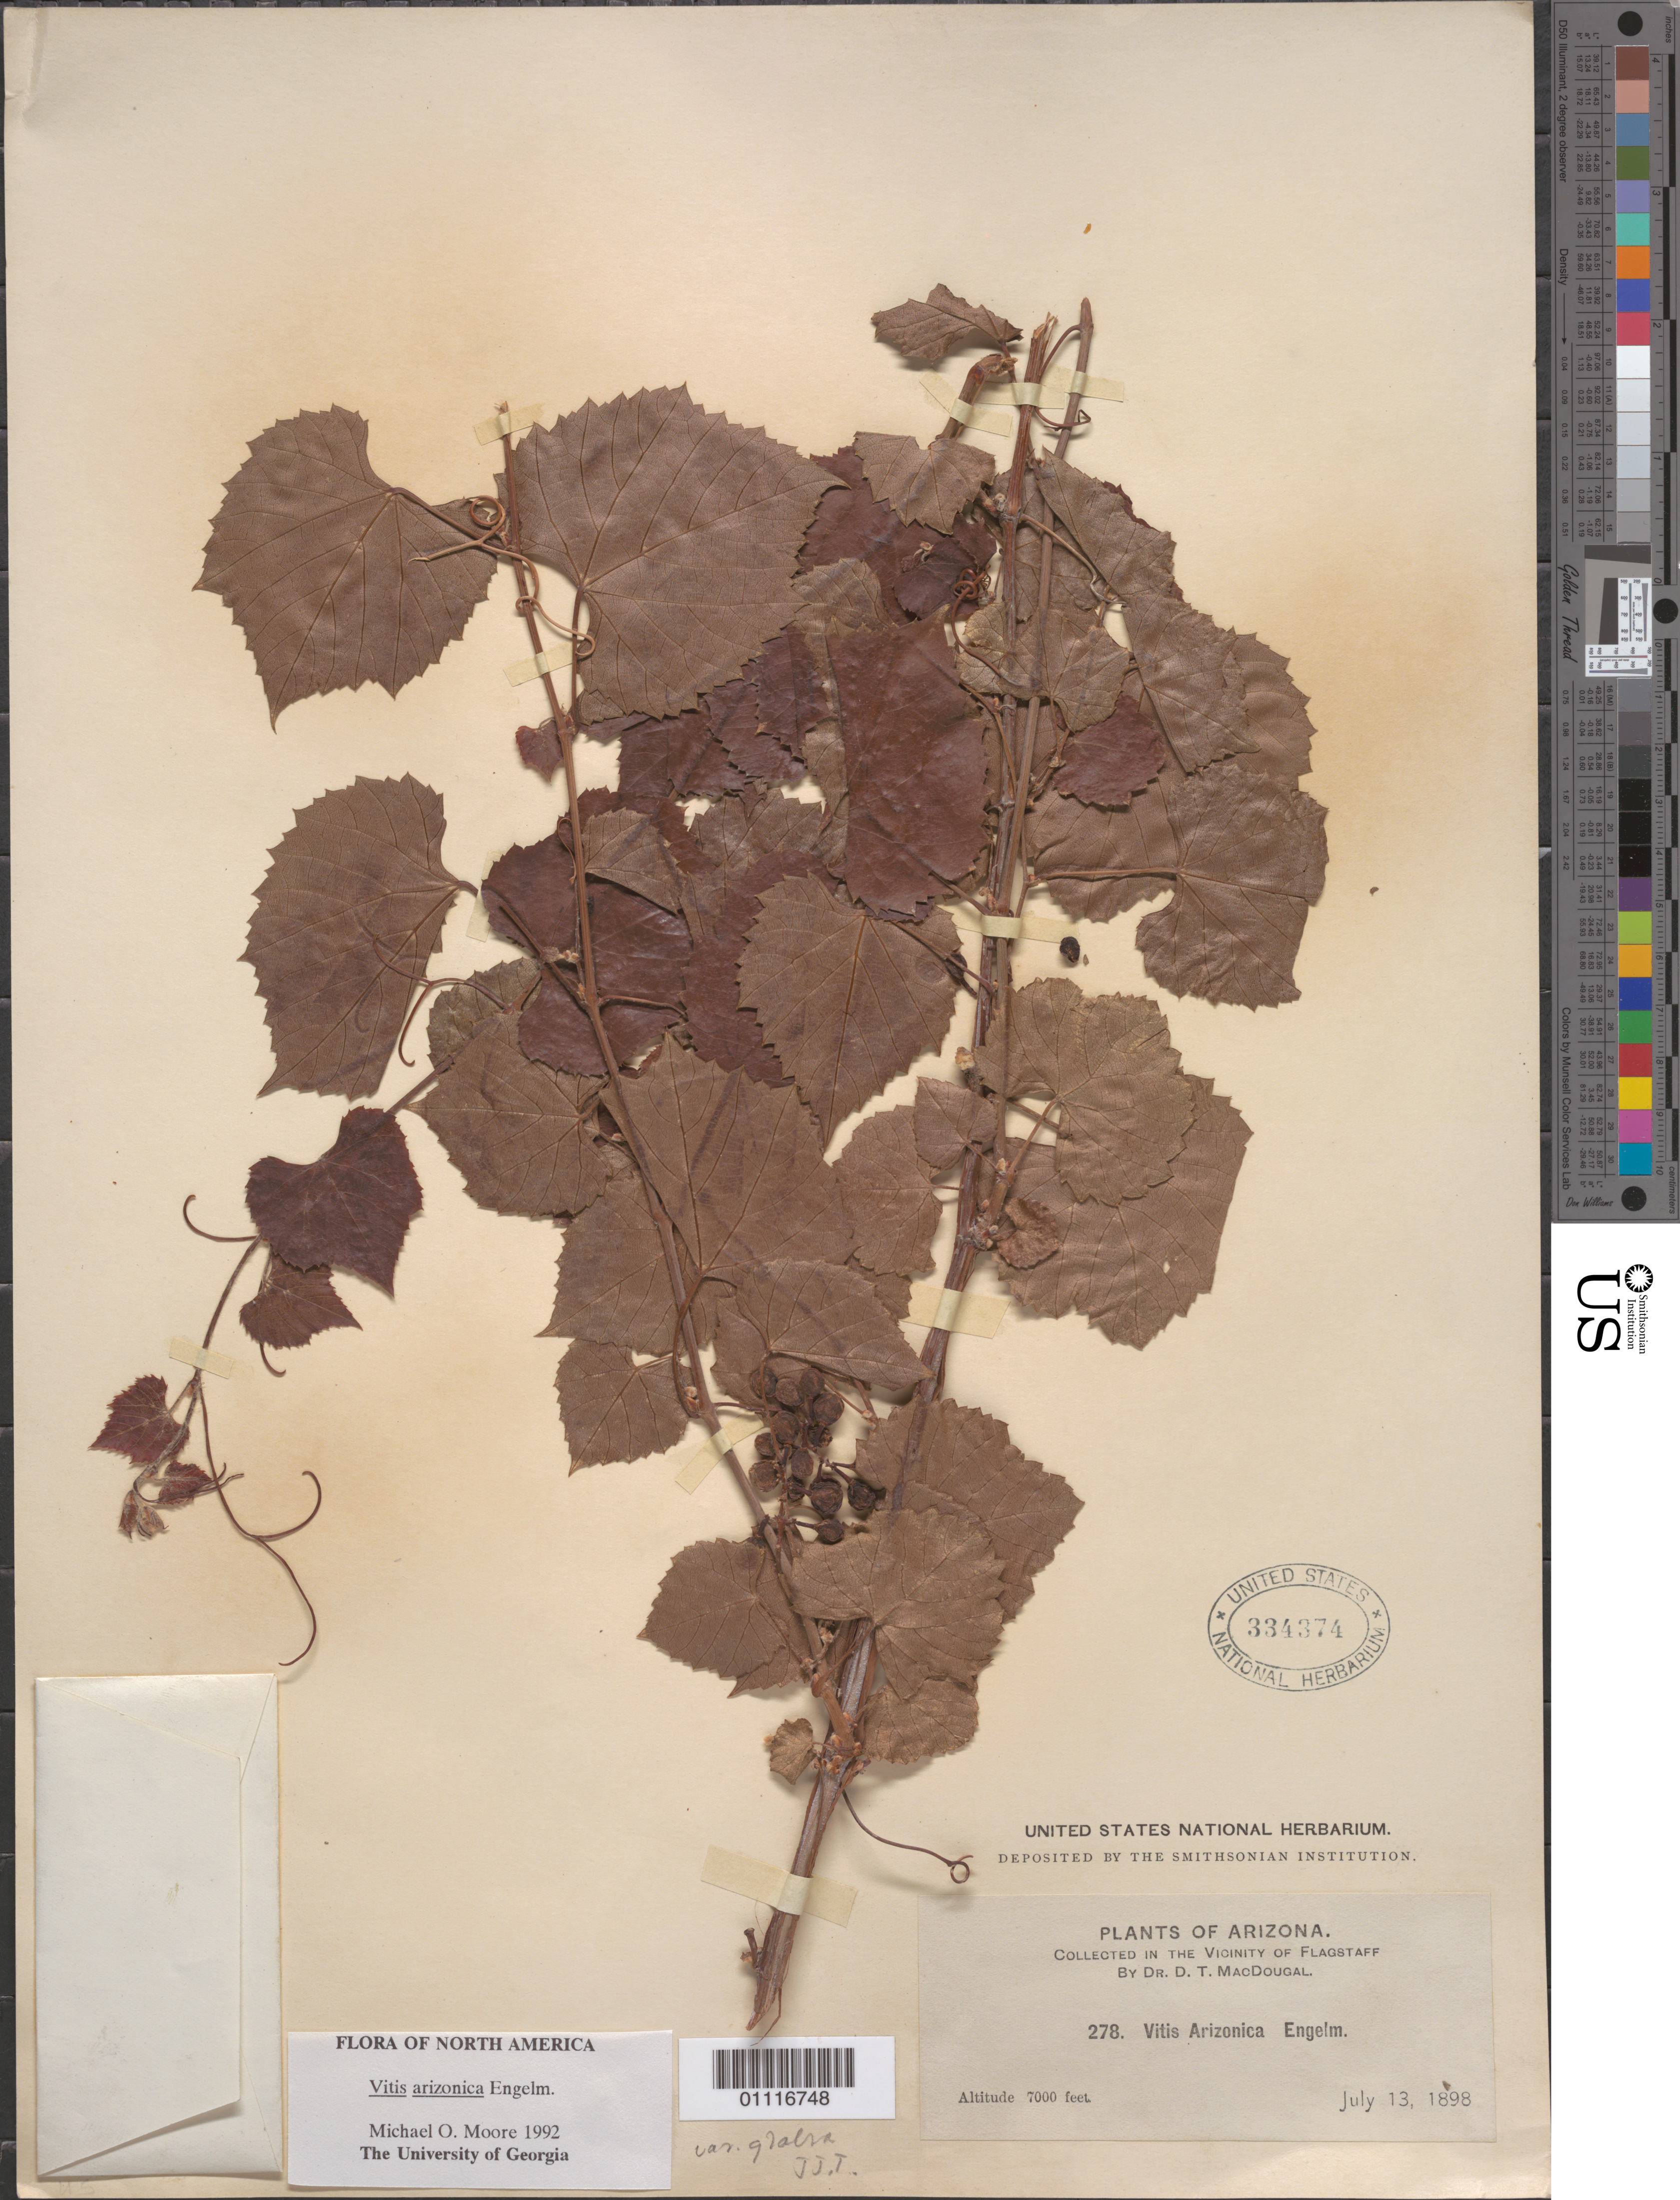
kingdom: Plantae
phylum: Tracheophyta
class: Magnoliopsida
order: Vitales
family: Vitaceae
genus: Vitis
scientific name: Vitis arizonica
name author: Engelm.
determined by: Moore, M. O.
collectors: D. T. MacDougal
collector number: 278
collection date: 1898-07-13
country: United States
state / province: Arizona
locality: Vicinity of Flagstaff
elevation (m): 2134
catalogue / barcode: US 334374